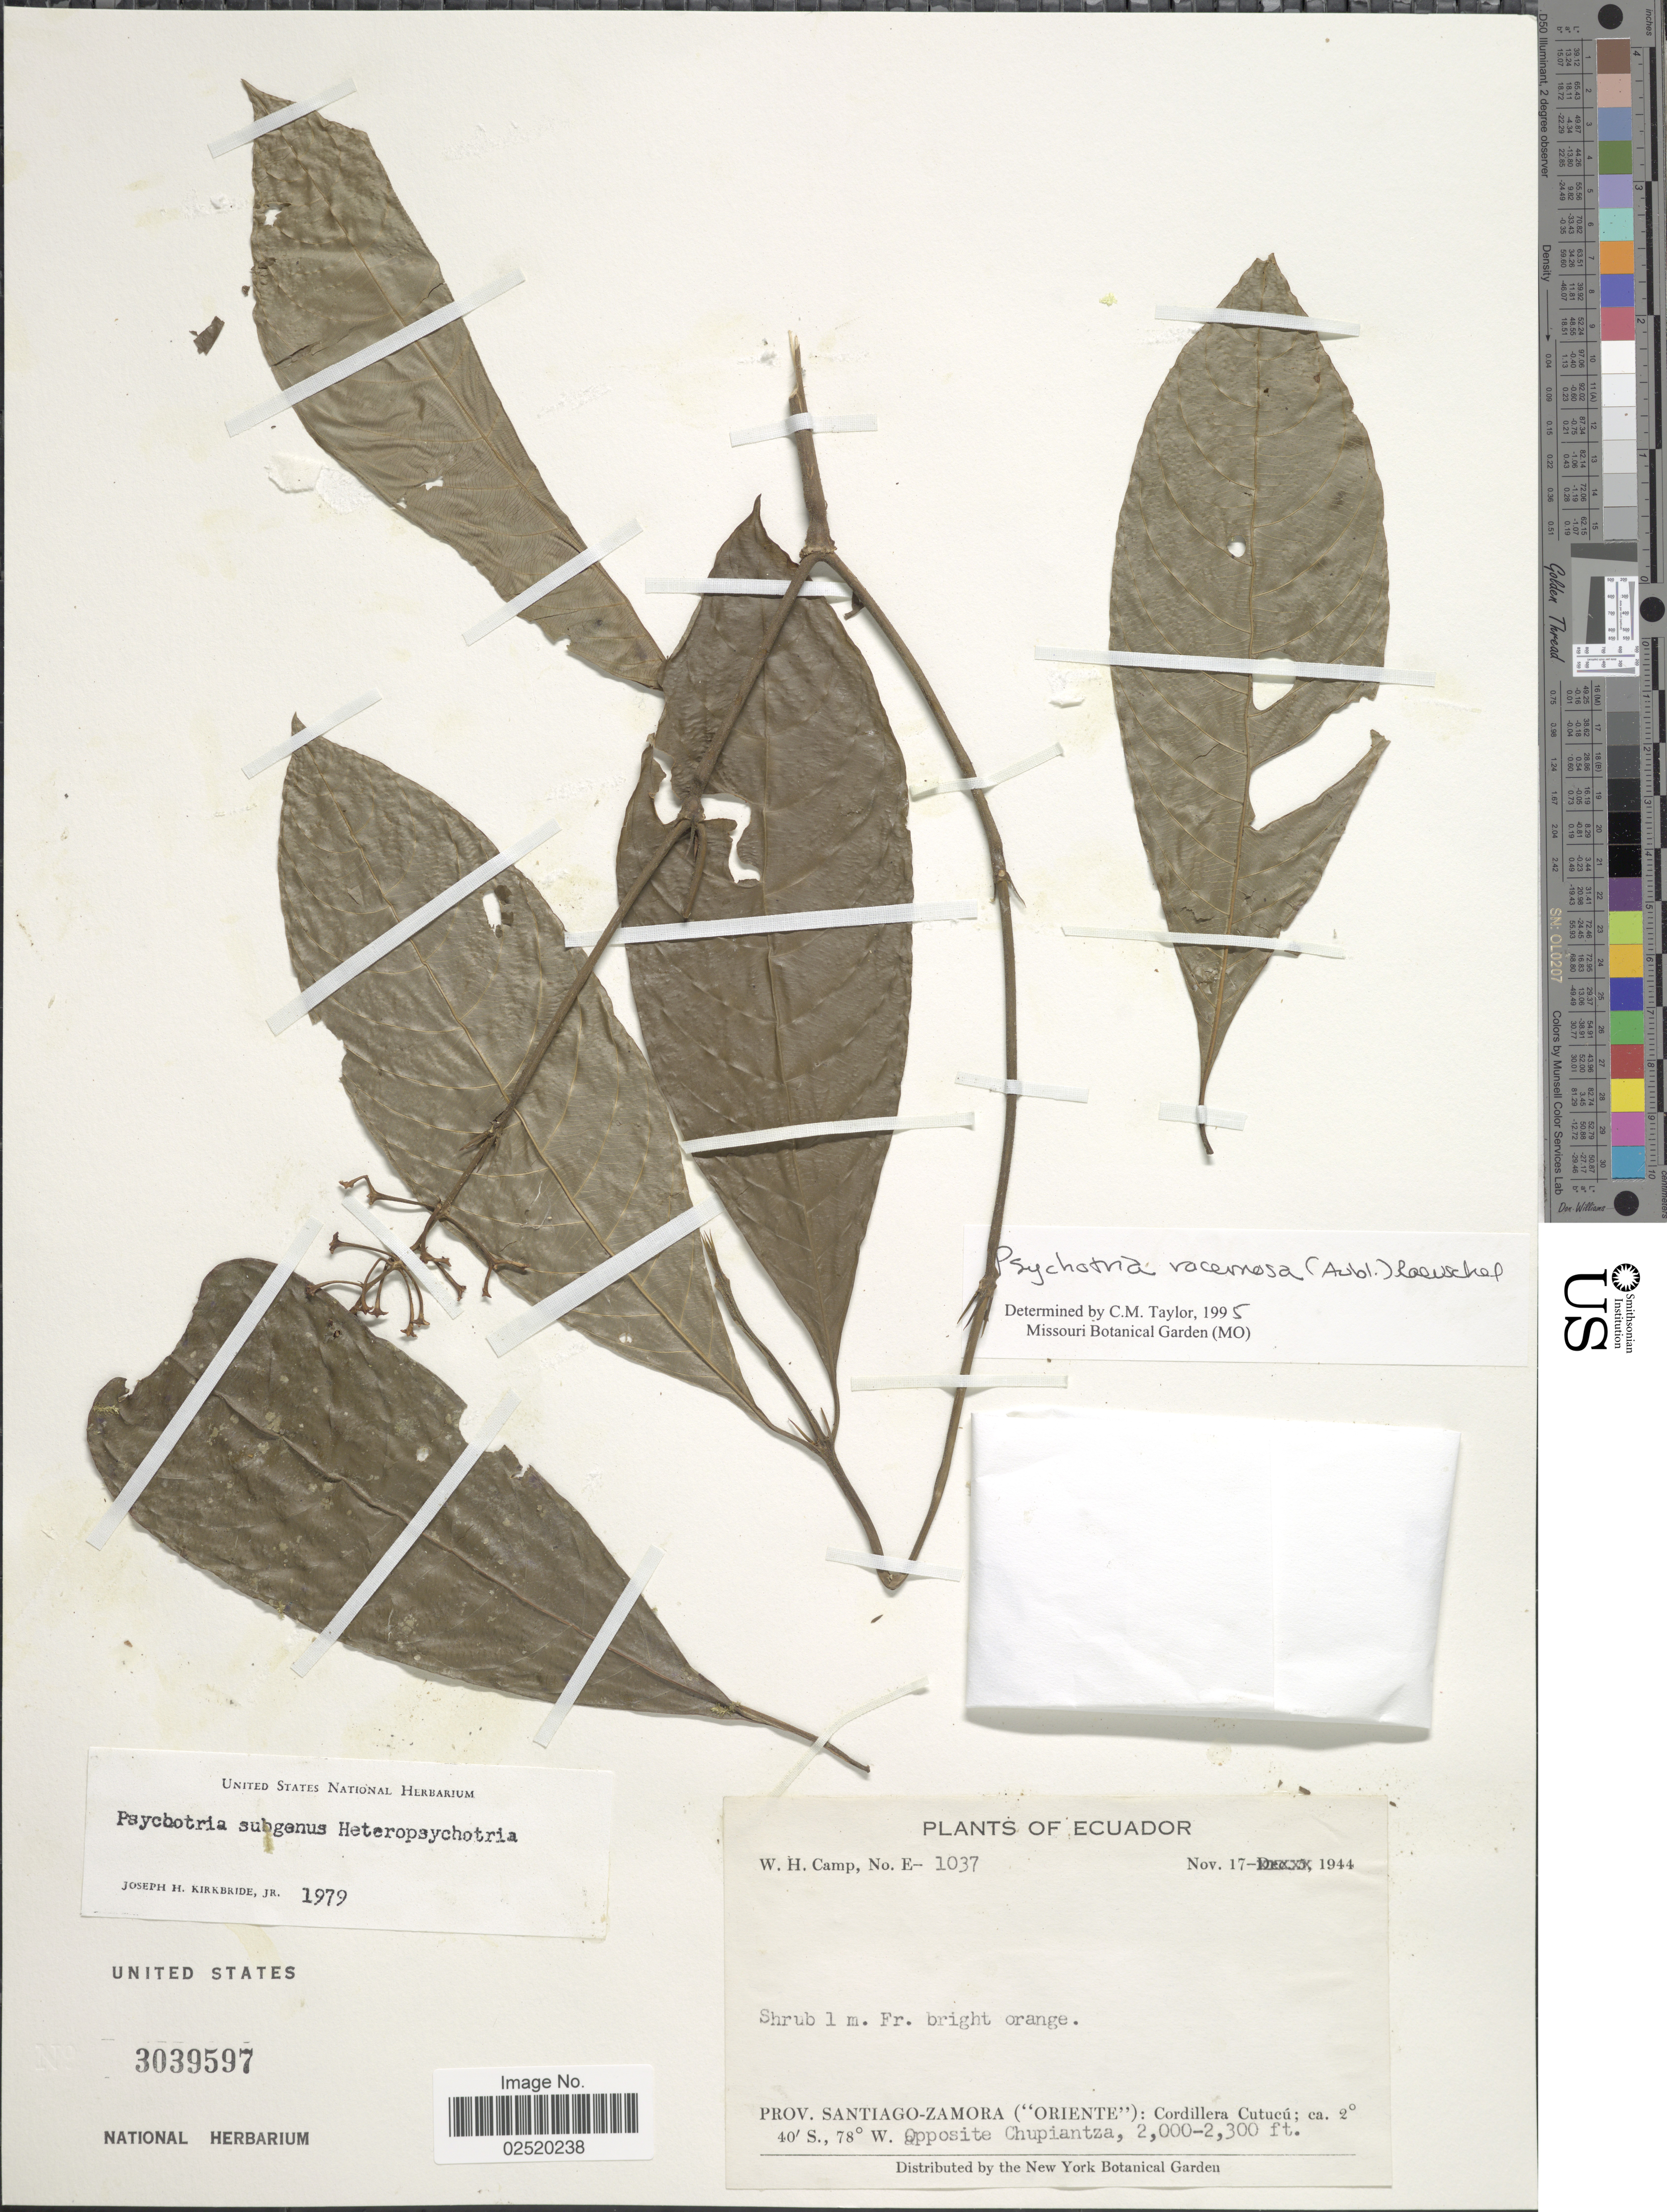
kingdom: Plantae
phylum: Tracheophyta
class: Magnoliopsida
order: Gentianales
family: Rubiaceae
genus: Psychotria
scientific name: Psychotria racemosa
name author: Rich.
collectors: W. H. Camp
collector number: E-1037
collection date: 1944-11-17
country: Ecuador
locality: Santiago-Zamora (Oriente): Cordillera Cutucu, Opposite Chupiantza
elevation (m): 610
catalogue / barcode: US 3039597